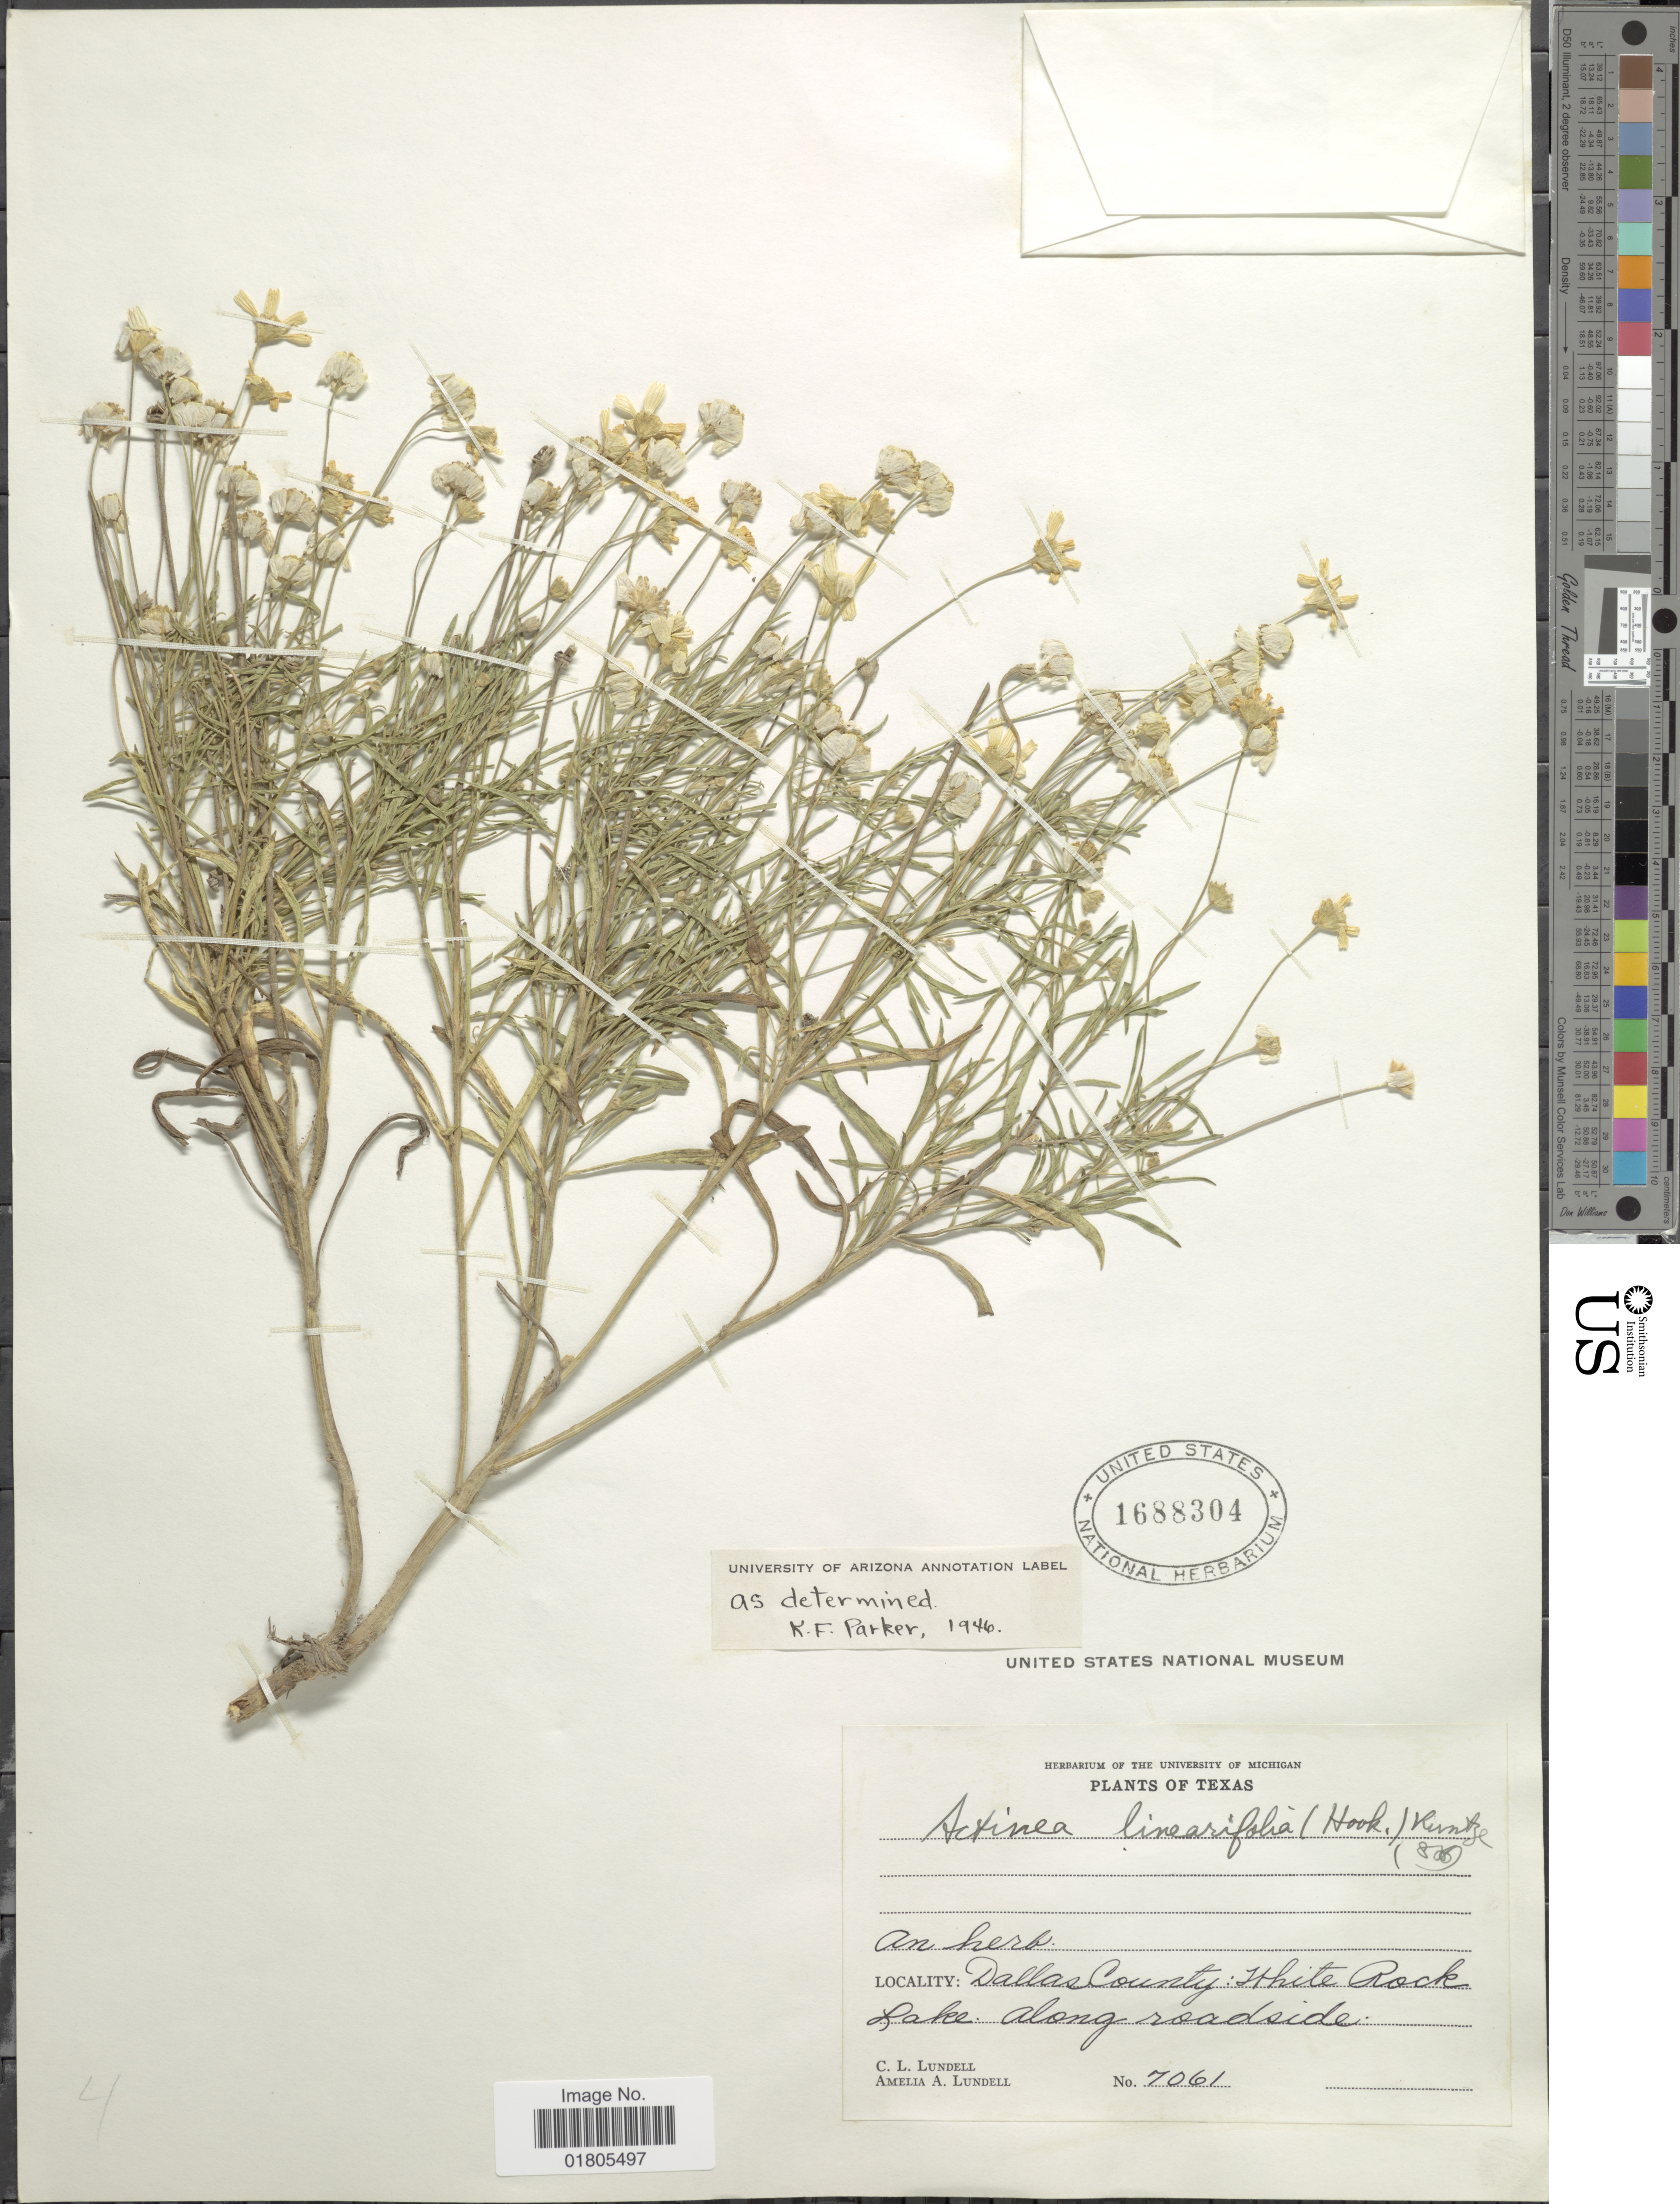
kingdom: Plantae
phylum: Tracheophyta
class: Magnoliopsida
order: Asterales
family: Asteraceae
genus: Actinea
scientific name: Actinea linearifolia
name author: (Hook.) Kuntze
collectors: C. L. Lundell & A. A. Lundell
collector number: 7061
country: United States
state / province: Texas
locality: Dallas County: White Rock Lake. Along roadside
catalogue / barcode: US 1688304